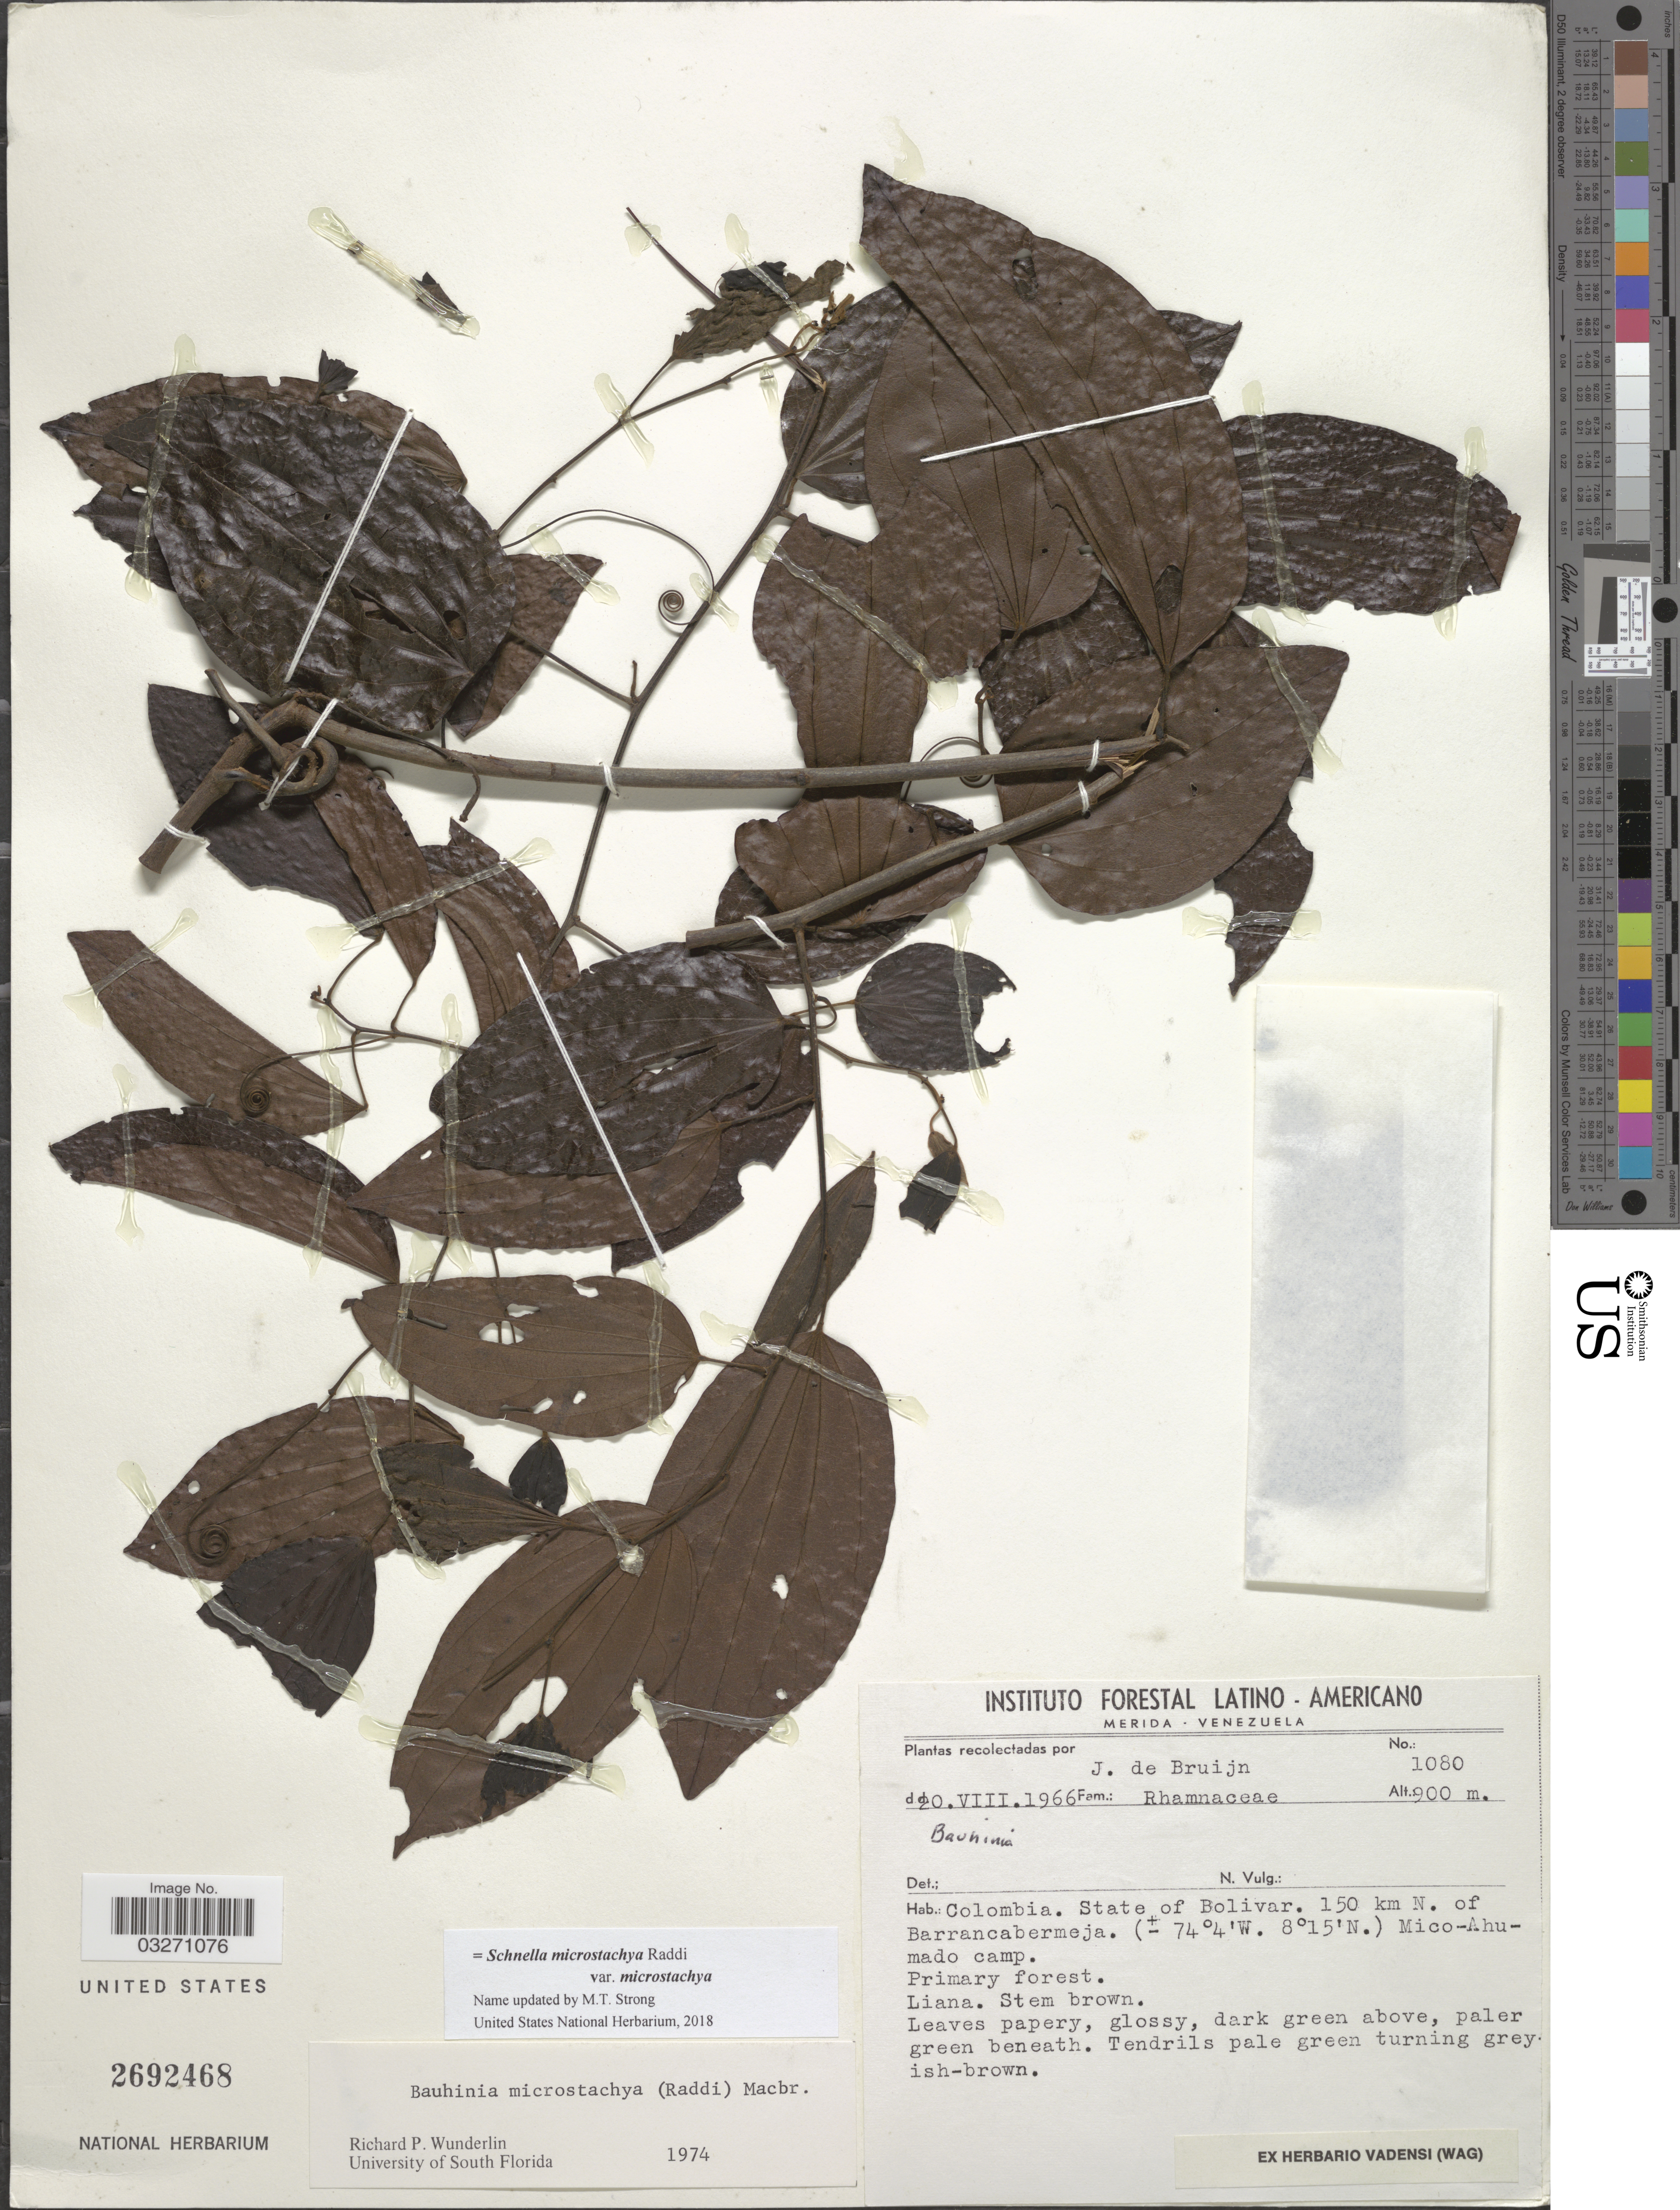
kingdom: Plantae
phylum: Tracheophyta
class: Magnoliopsida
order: Fabales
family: Fabaceae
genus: Schnella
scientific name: Schnella microstachya var. microstachya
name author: Raddi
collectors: J. Bruijn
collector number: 1080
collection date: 1966-08-20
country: Colombia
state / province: Bolívar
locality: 150 km N. of Barrancabermeja. Mico-Ahumado camp.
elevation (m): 900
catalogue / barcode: US 2692468